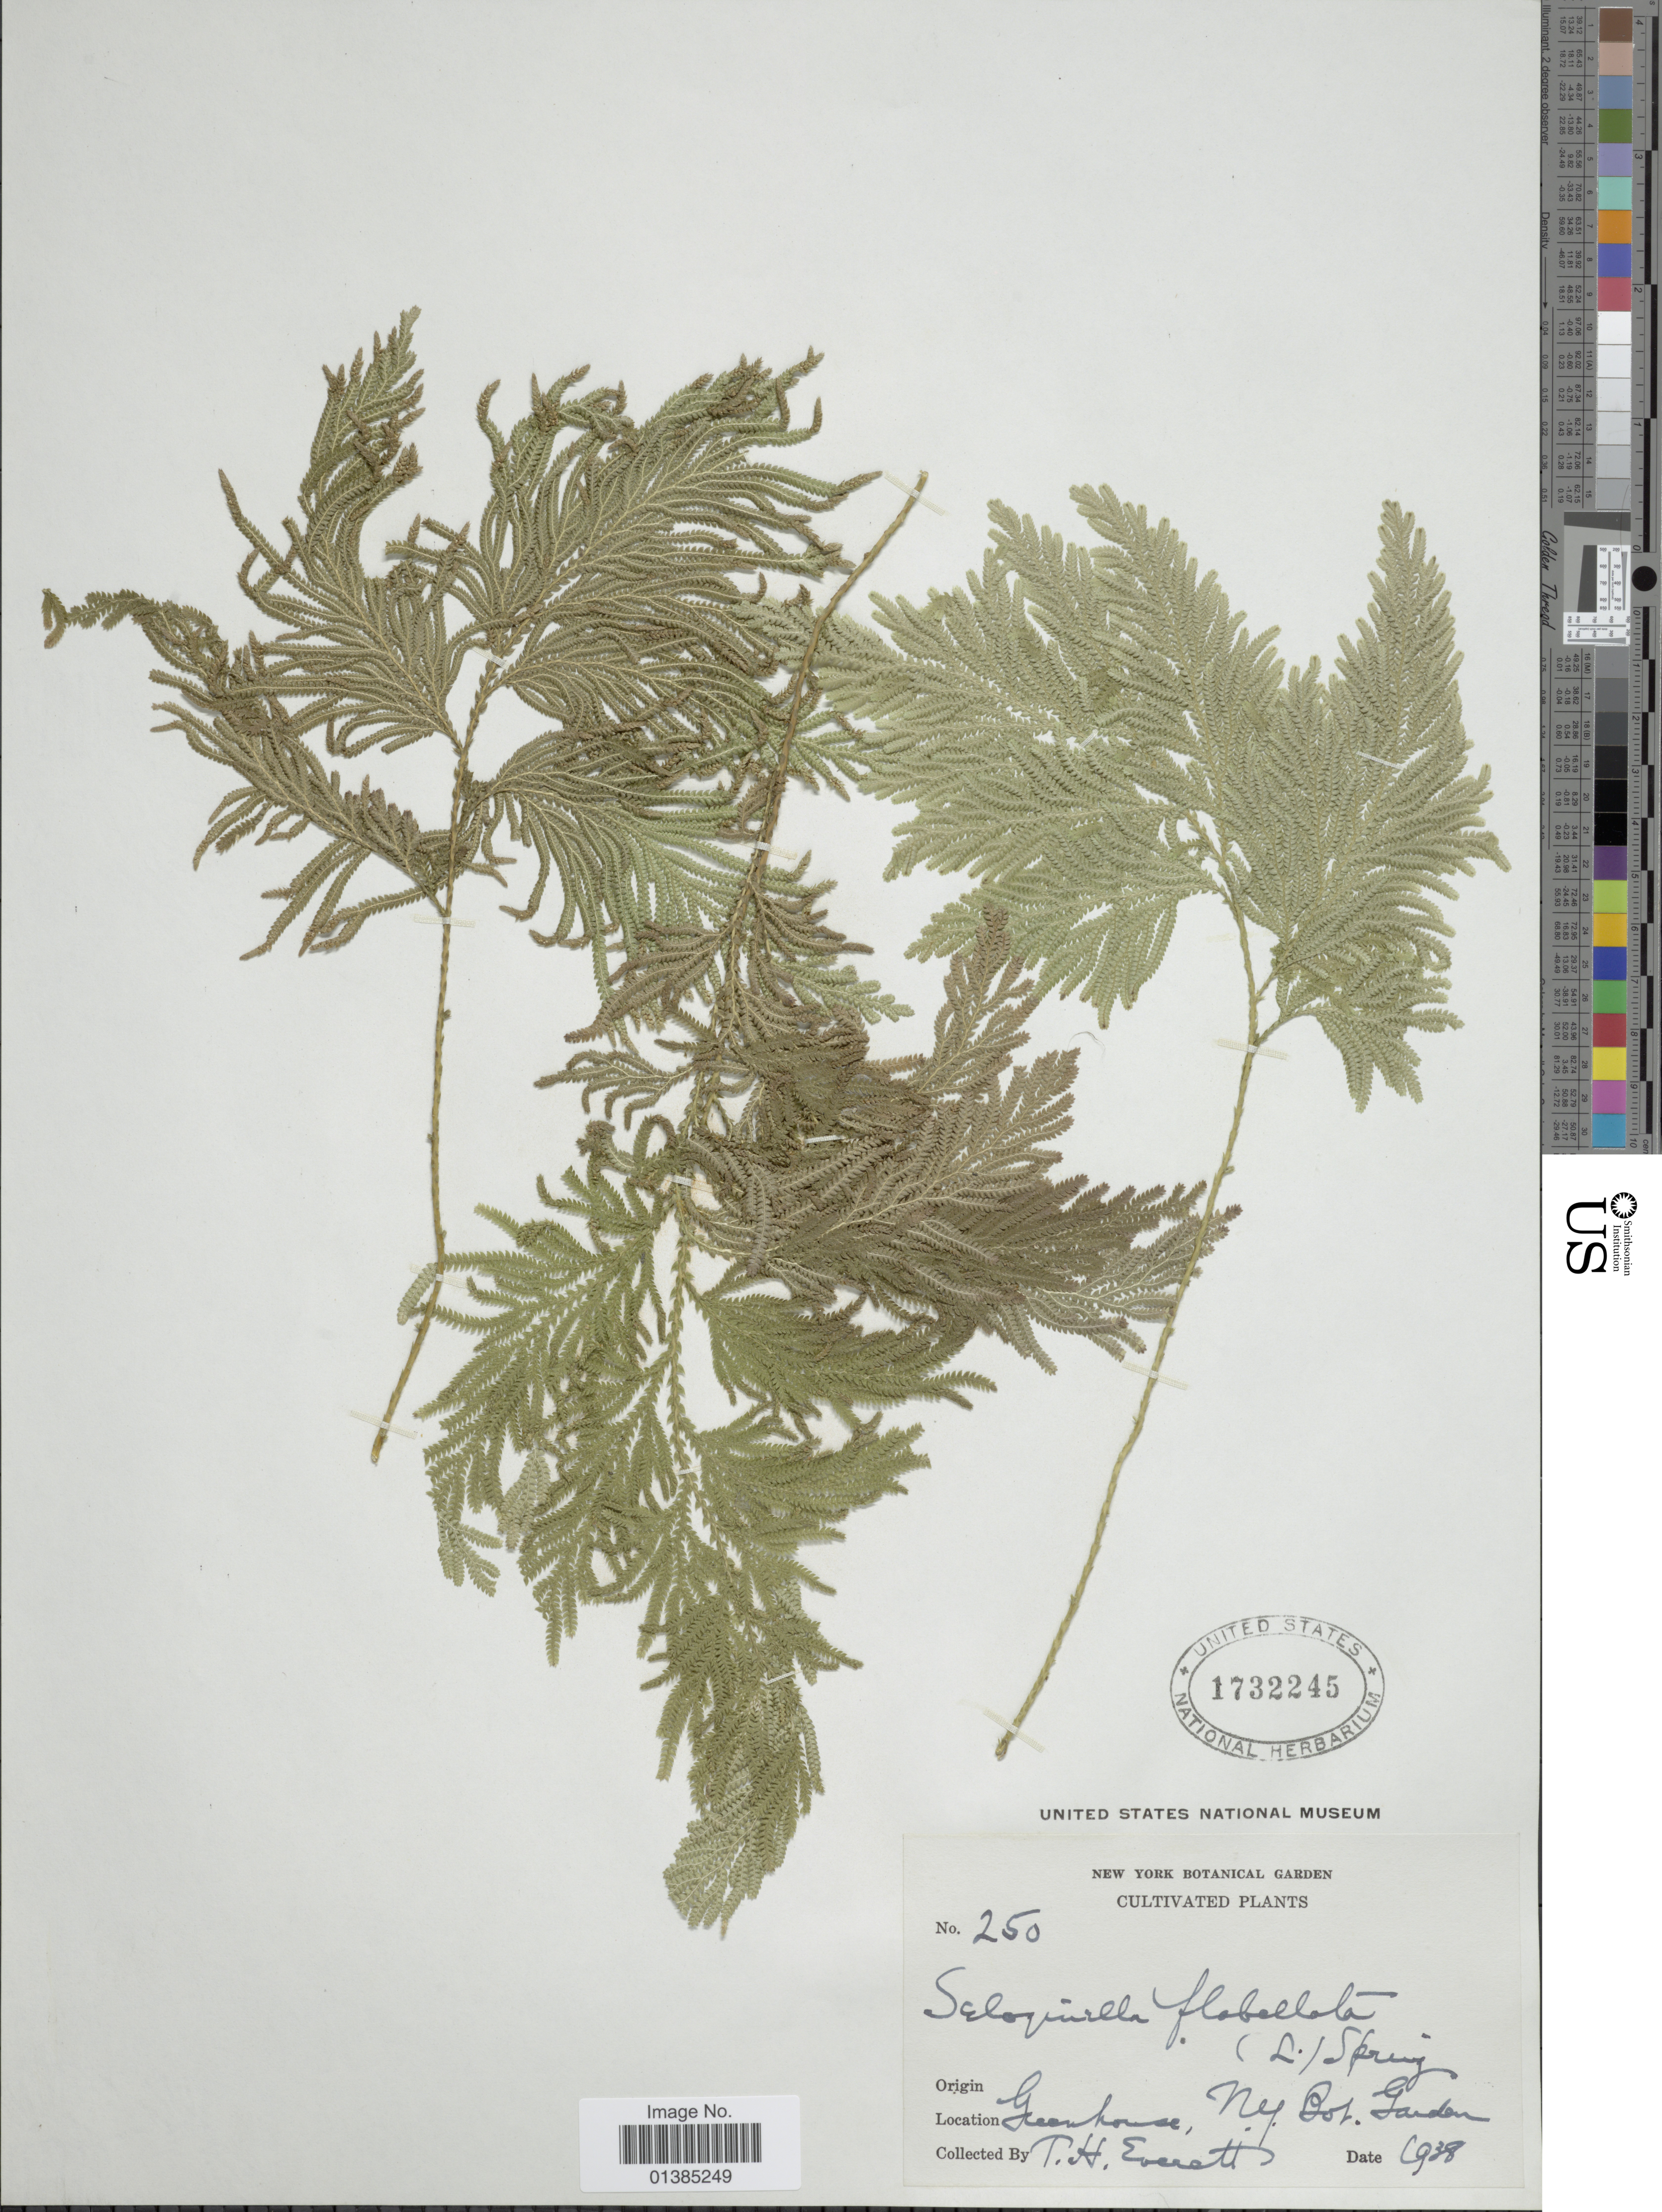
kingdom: Plantae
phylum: Tracheophyta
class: Lycopodiopsida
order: Selaginellales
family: Selaginellaceae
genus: Selaginella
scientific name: Selaginella flabellata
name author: L.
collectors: H. Everett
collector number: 250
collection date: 1938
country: United States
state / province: New York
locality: Greenhouse, N.Y. Bot. Garden.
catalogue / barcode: US 1732245